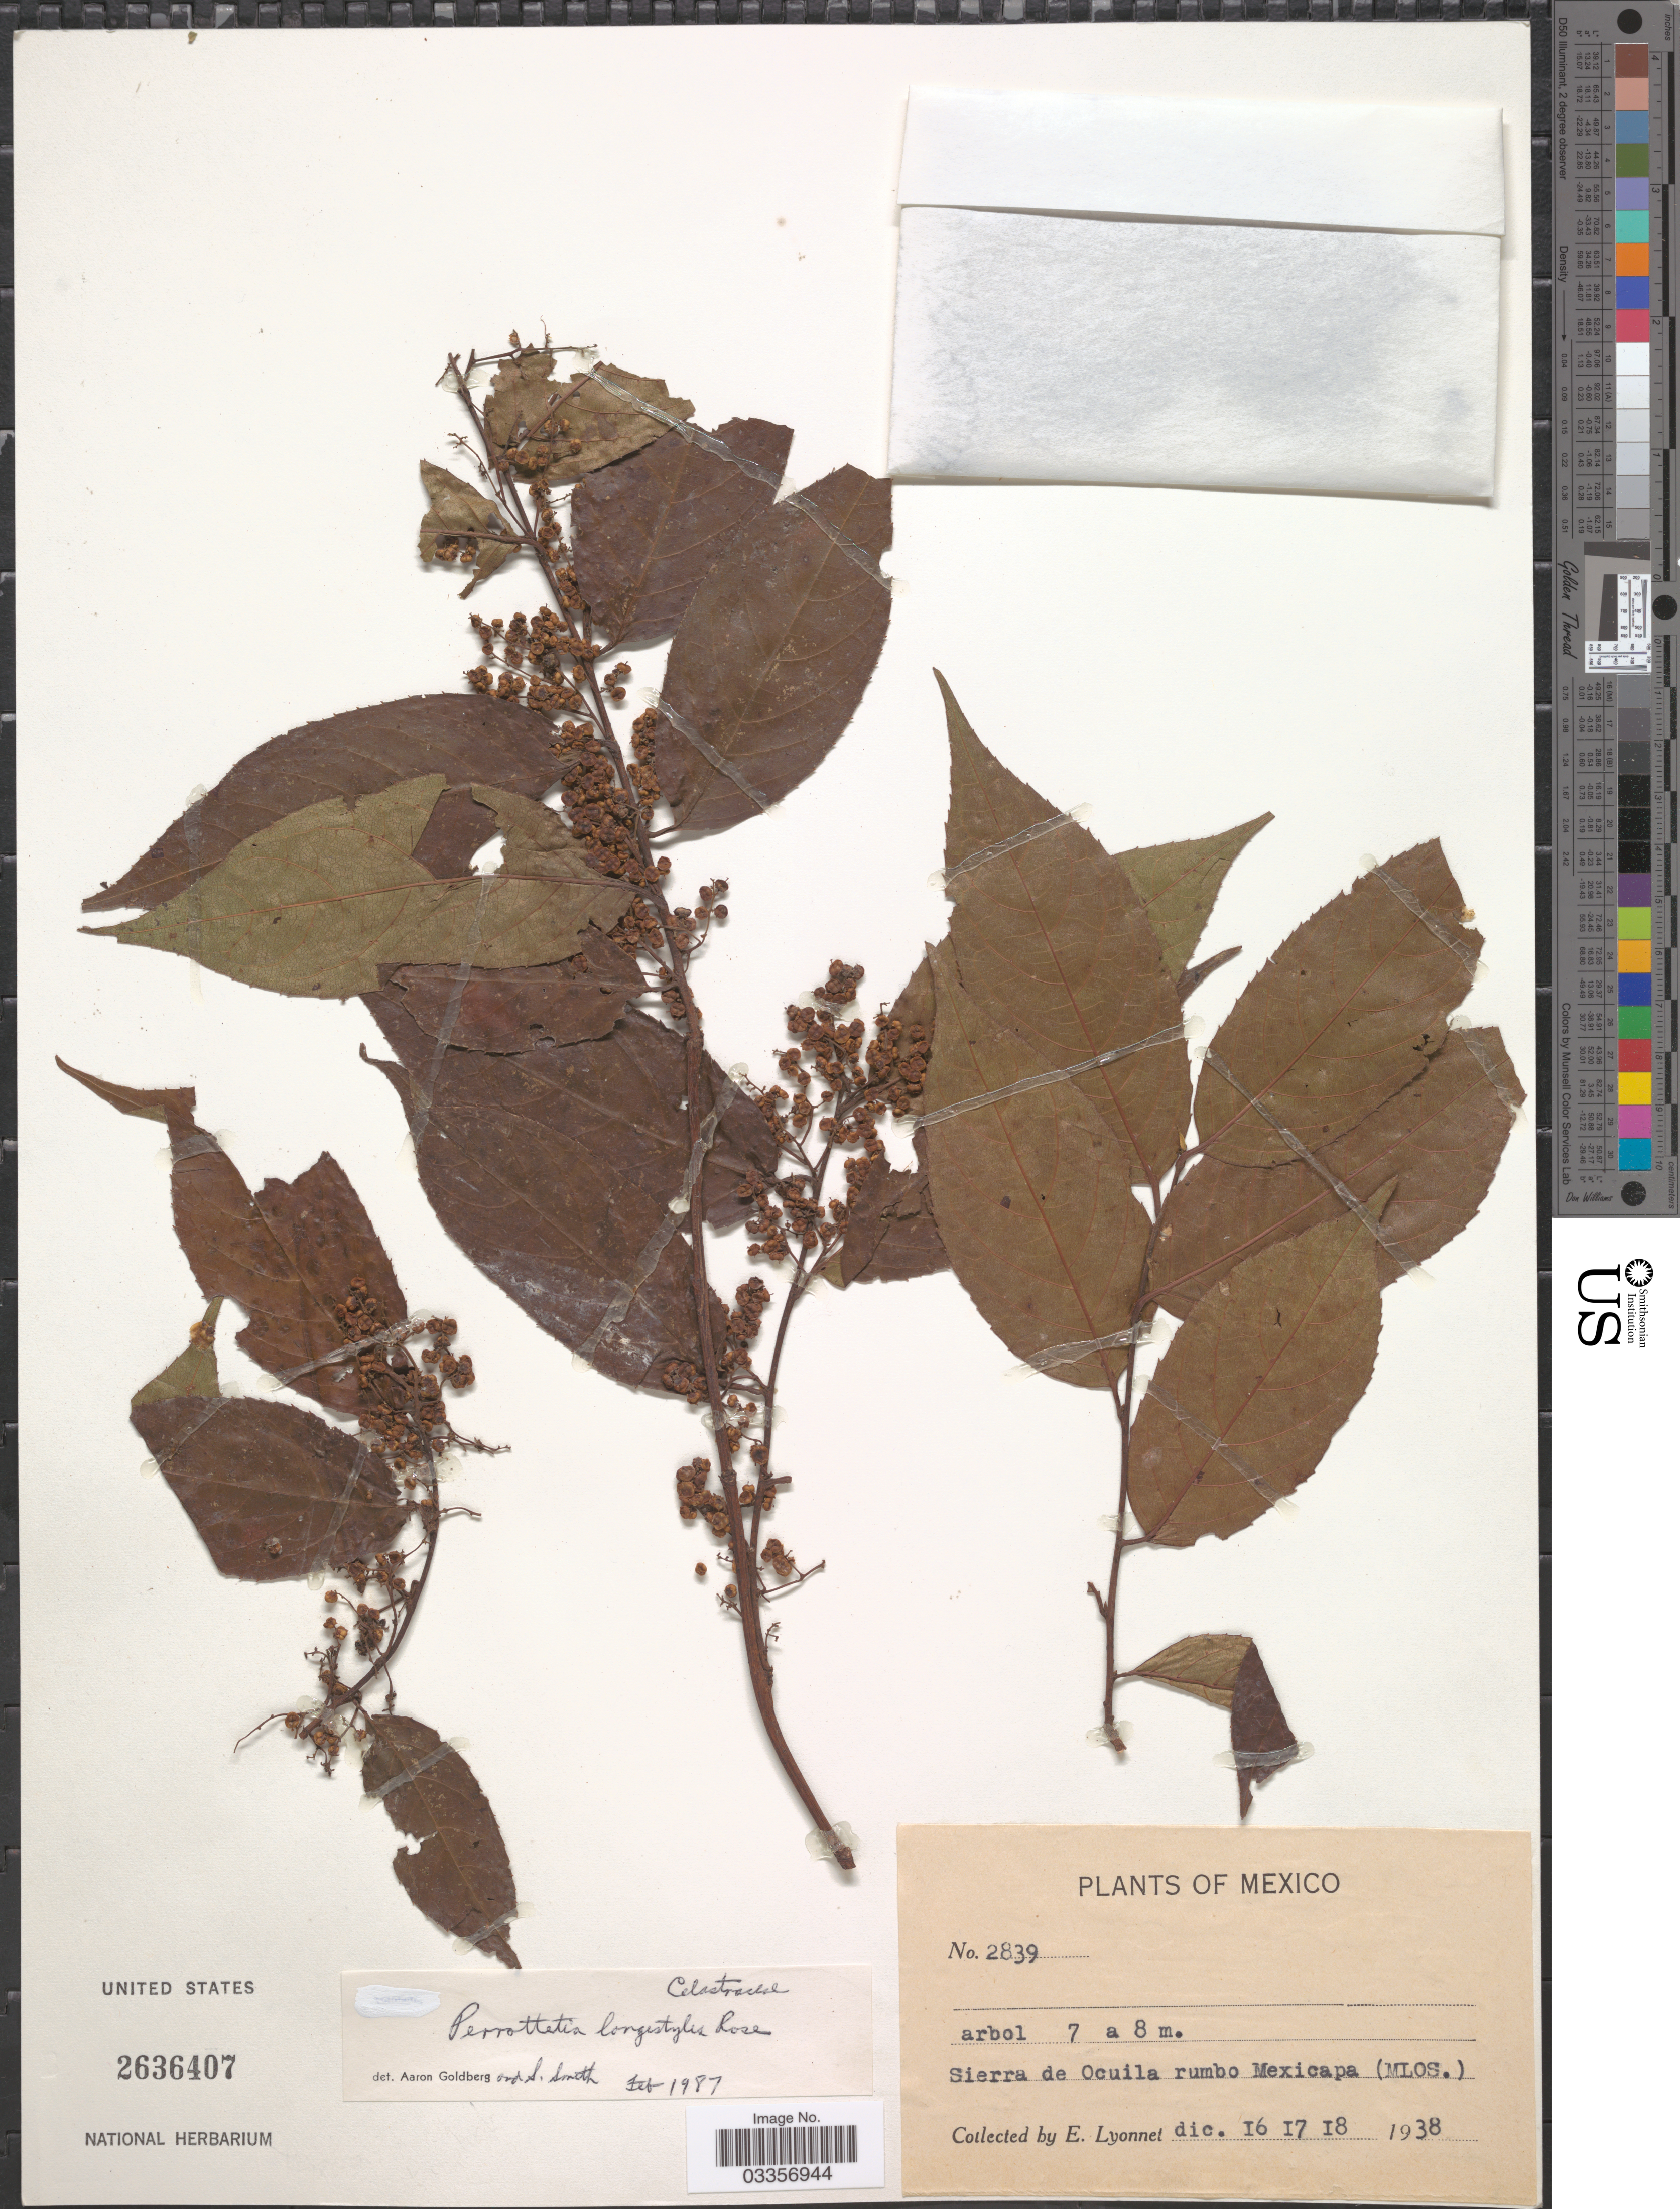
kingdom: Plantae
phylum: Tracheophyta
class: Magnoliopsida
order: Huerteales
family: Dipentodontaceae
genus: Perrottetia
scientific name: Perrottetia longistylis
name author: Rose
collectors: E. Lyonnet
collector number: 2839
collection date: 1938-12-16/1938-12-18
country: Mexico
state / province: Morelos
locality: Sierra de Ocuila rumba Mexicapa.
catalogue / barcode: US 2636407